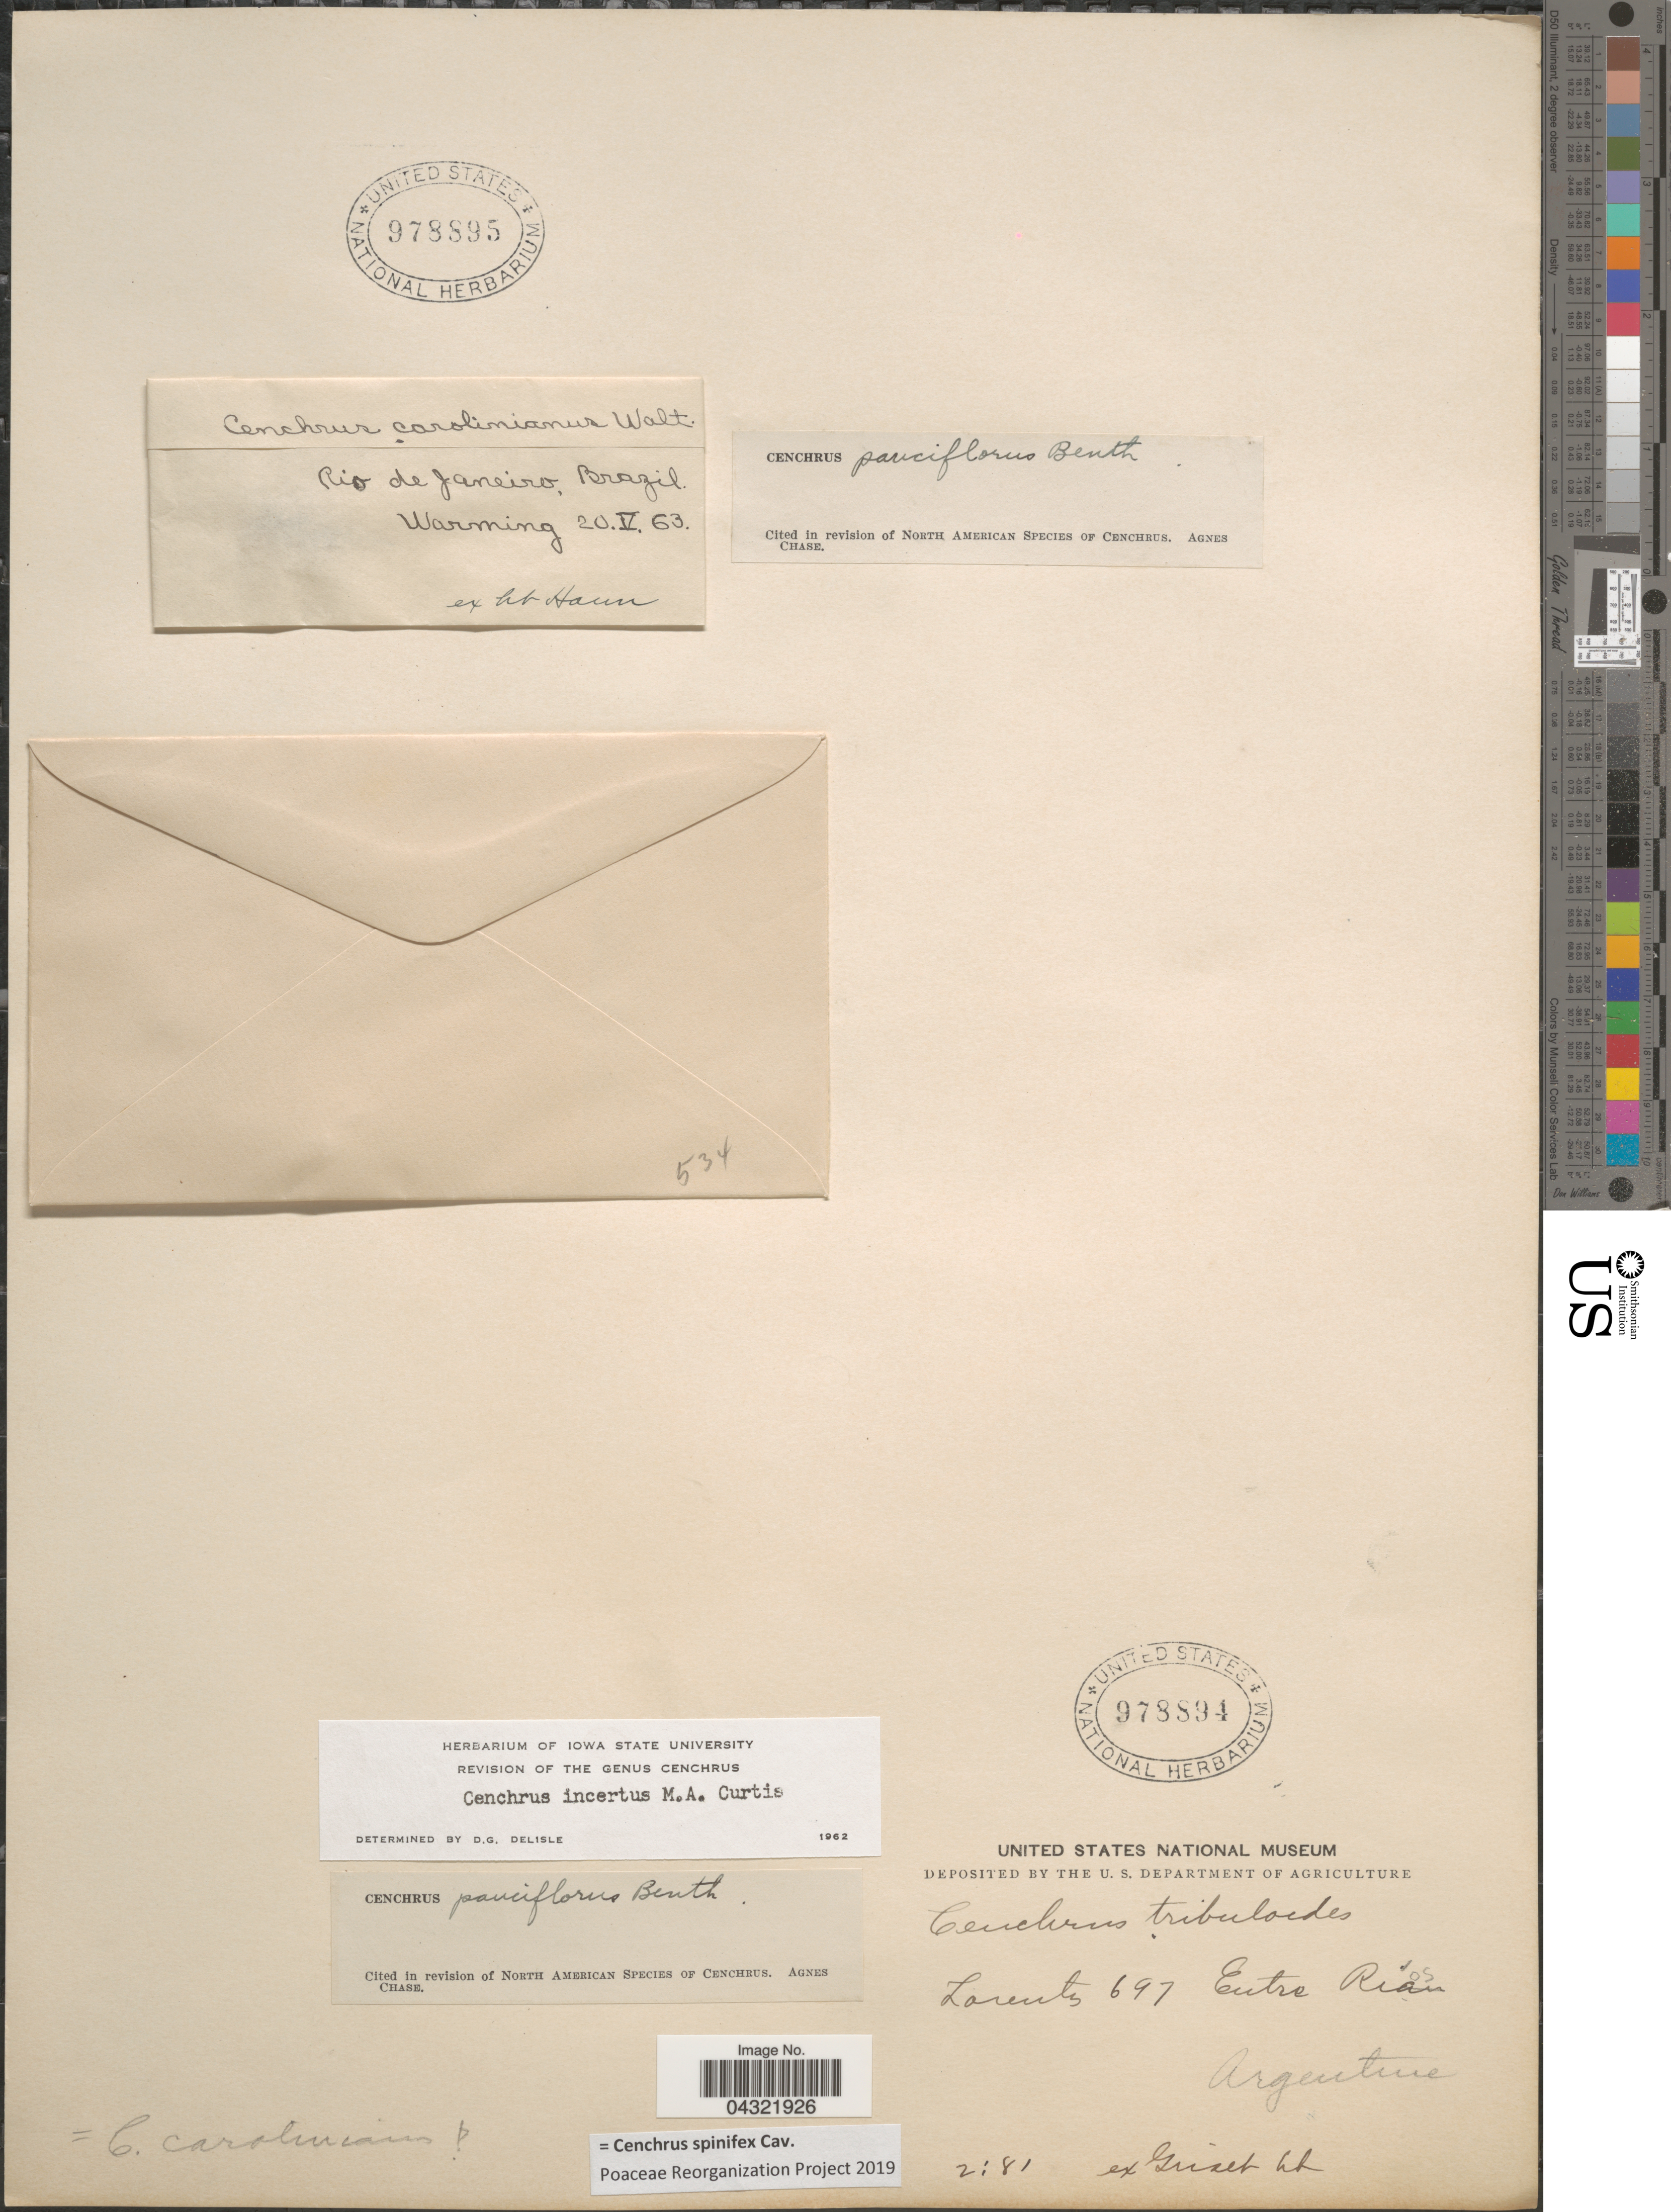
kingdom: Plantae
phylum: Tracheophyta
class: Liliopsida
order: Poales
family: Poaceae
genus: Cenchrus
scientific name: Cenchrus spinifex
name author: Cav.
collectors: Warming, --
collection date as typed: Transcribed d/m/y: 20/5/63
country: Brazil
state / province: Rio de Janeiro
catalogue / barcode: US 978895-2